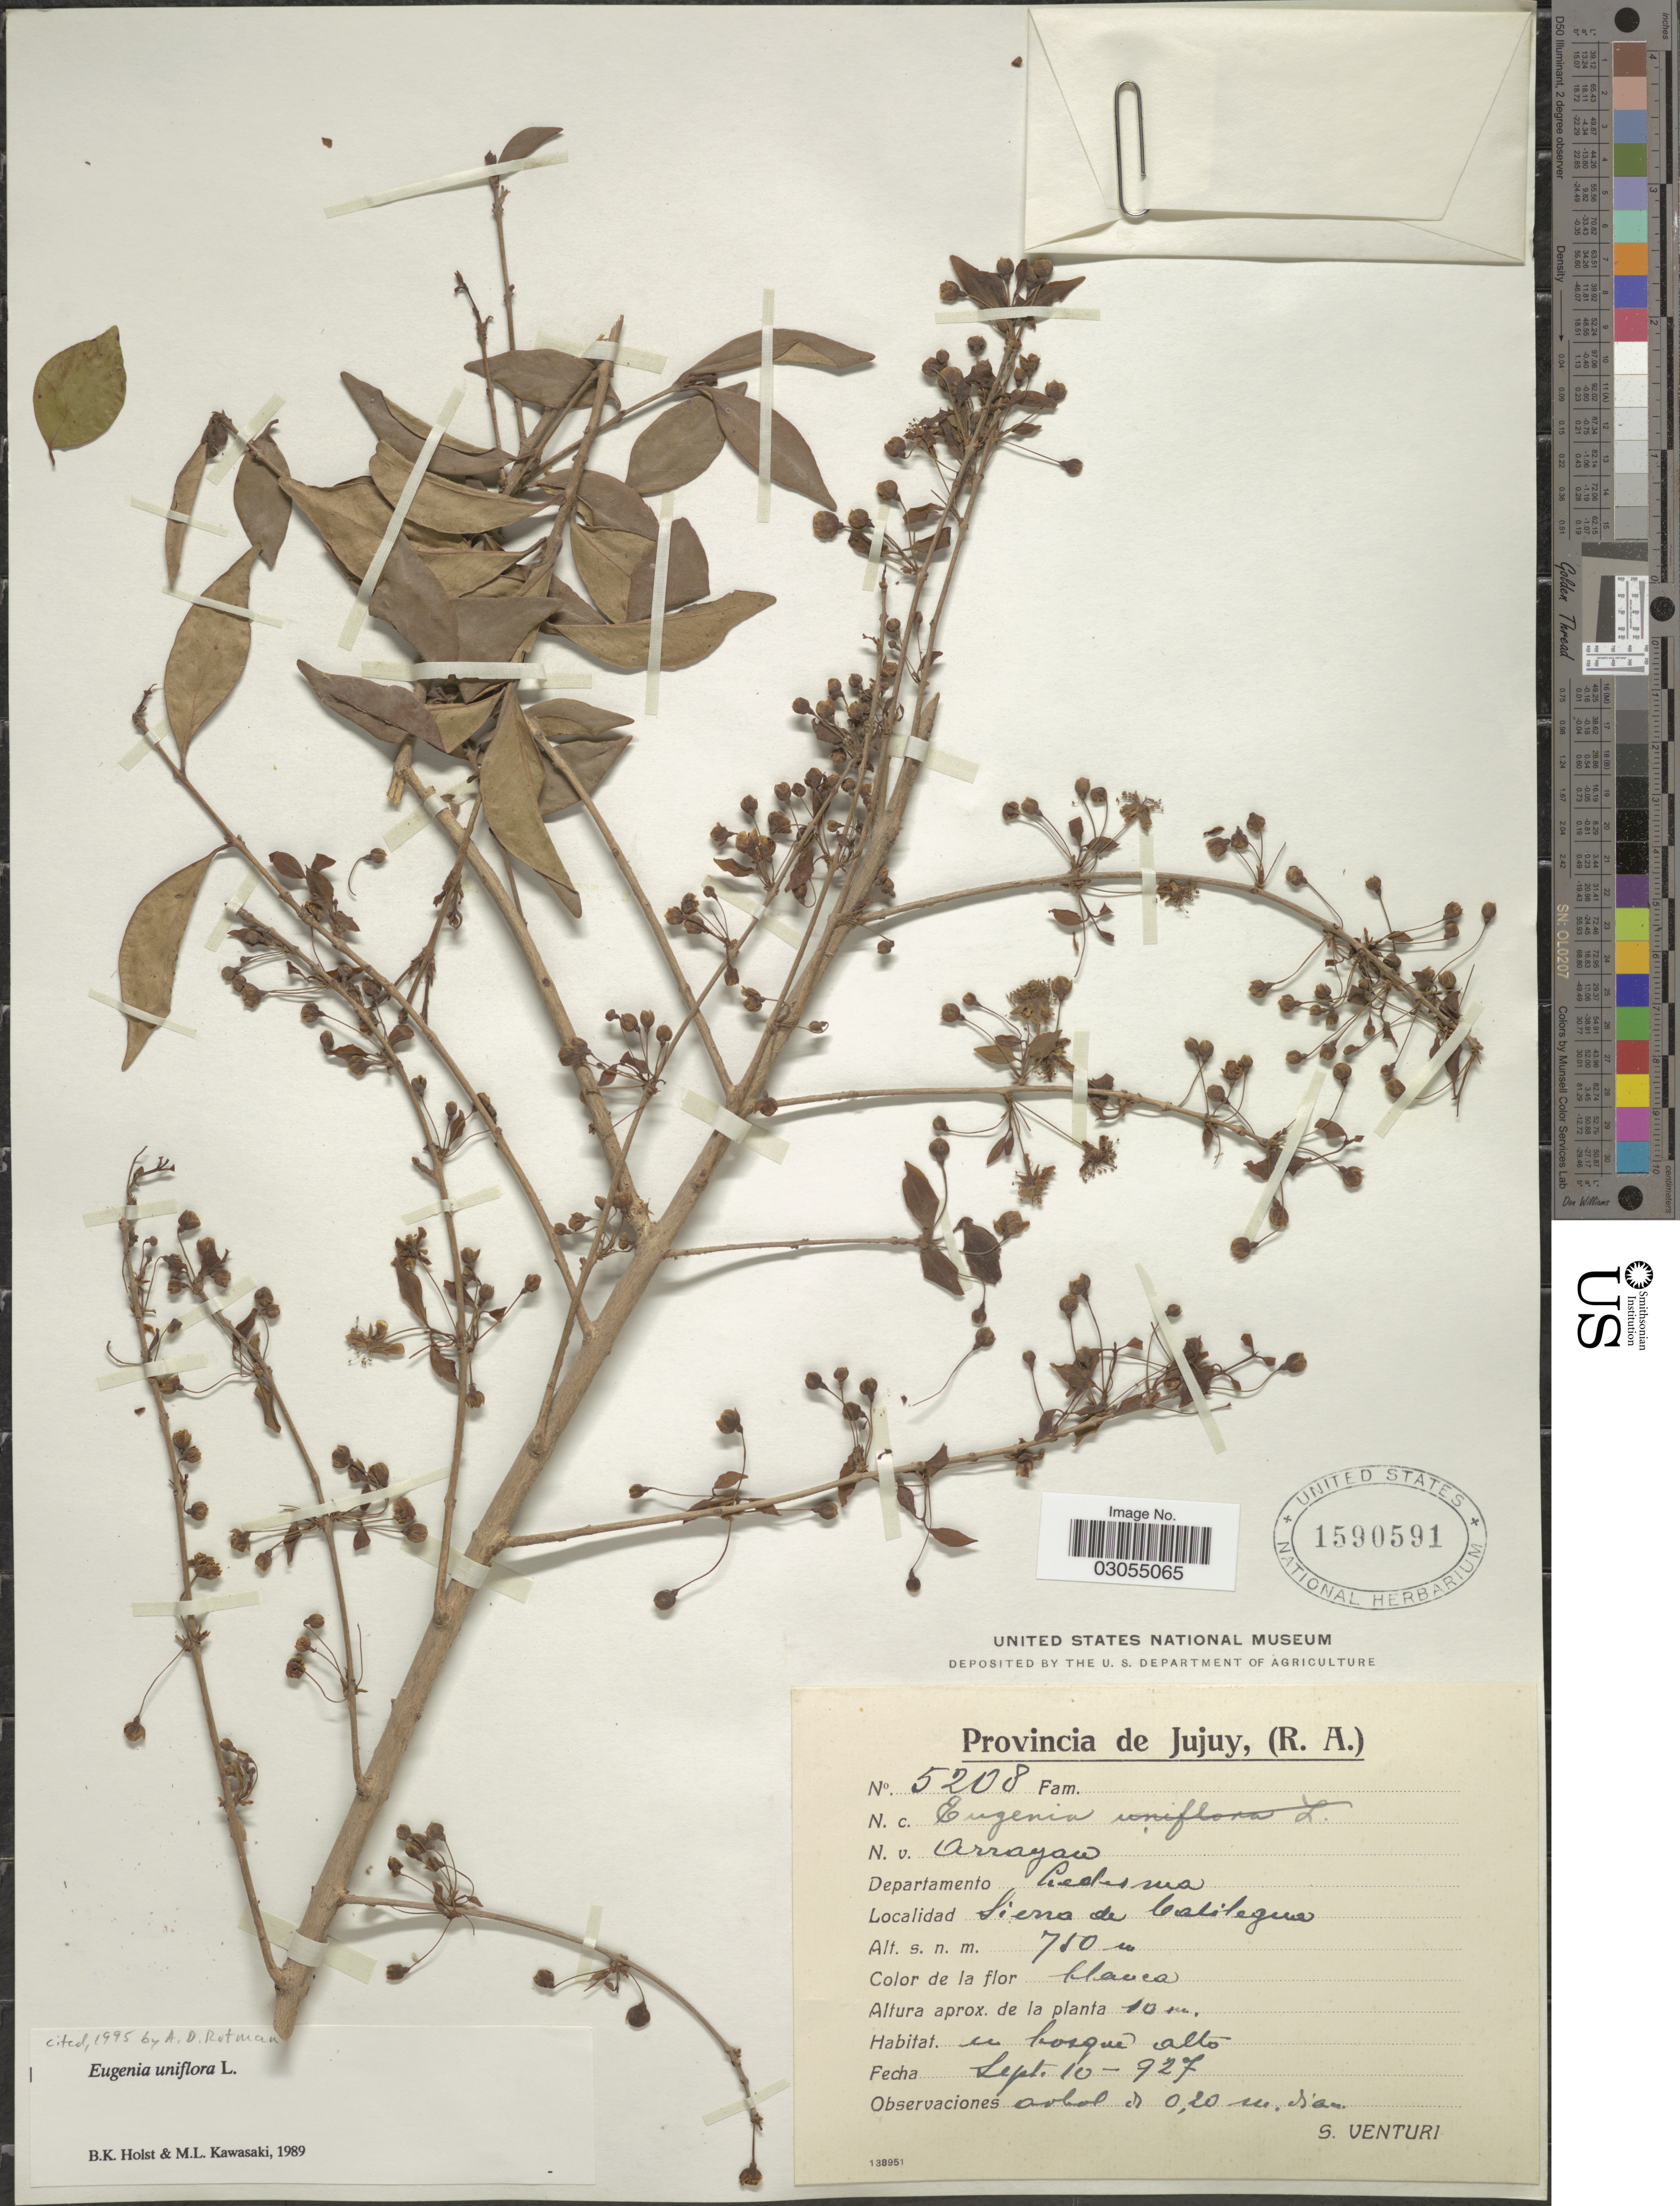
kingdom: Plantae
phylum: Tracheophyta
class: Magnoliopsida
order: Myrtales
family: Myrtaceae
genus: Eugenia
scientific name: Eugenia uniflora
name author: L.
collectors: S. Venturi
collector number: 5208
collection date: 1927-09-10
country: Argentina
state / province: Jujuy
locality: Departamento Ledesma, Sierra de Calistegua.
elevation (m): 750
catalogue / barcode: US 1590591